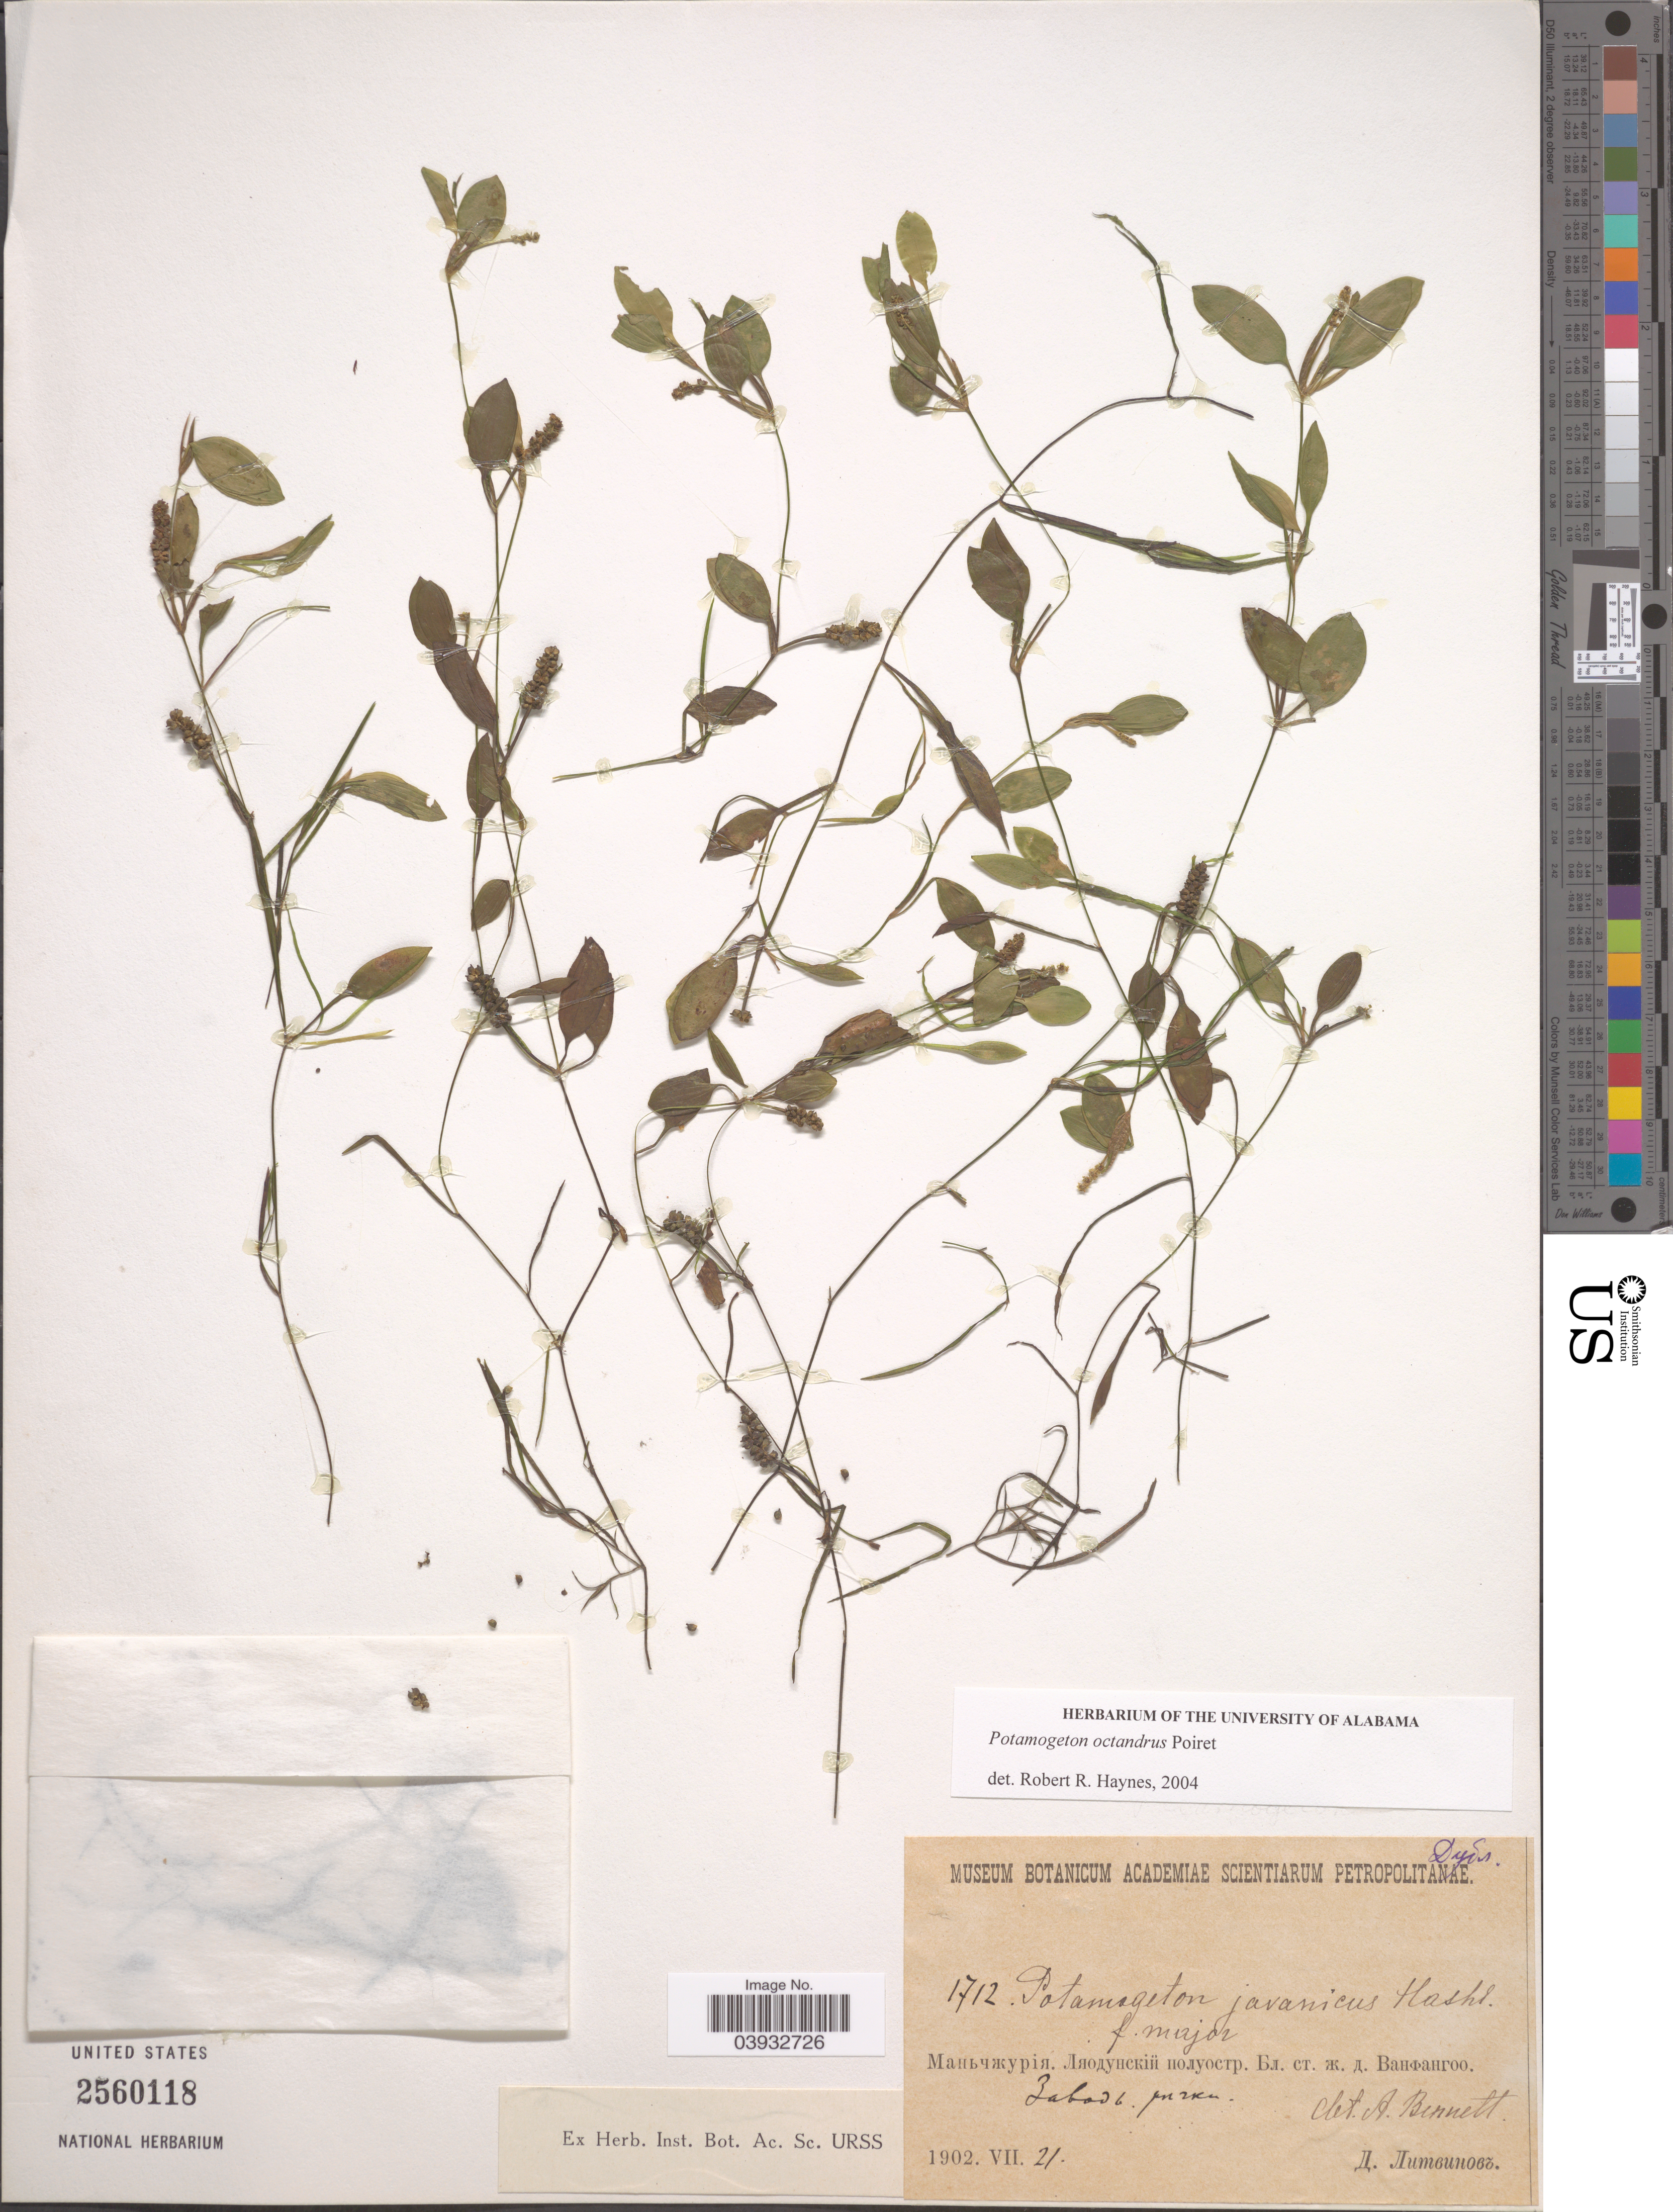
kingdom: Plantae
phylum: Tracheophyta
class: Liliopsida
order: Alismatales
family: Potamogetonaceae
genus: Potamogeton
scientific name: Potamogeton octandrus var. mizuhikimo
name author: (Makino) H. Hara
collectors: X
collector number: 1712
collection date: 1902-07-21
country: China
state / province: Liaoning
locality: Manchuria, Liaodong Peninsula, near railroad station Vanfangoo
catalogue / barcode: US 2560118